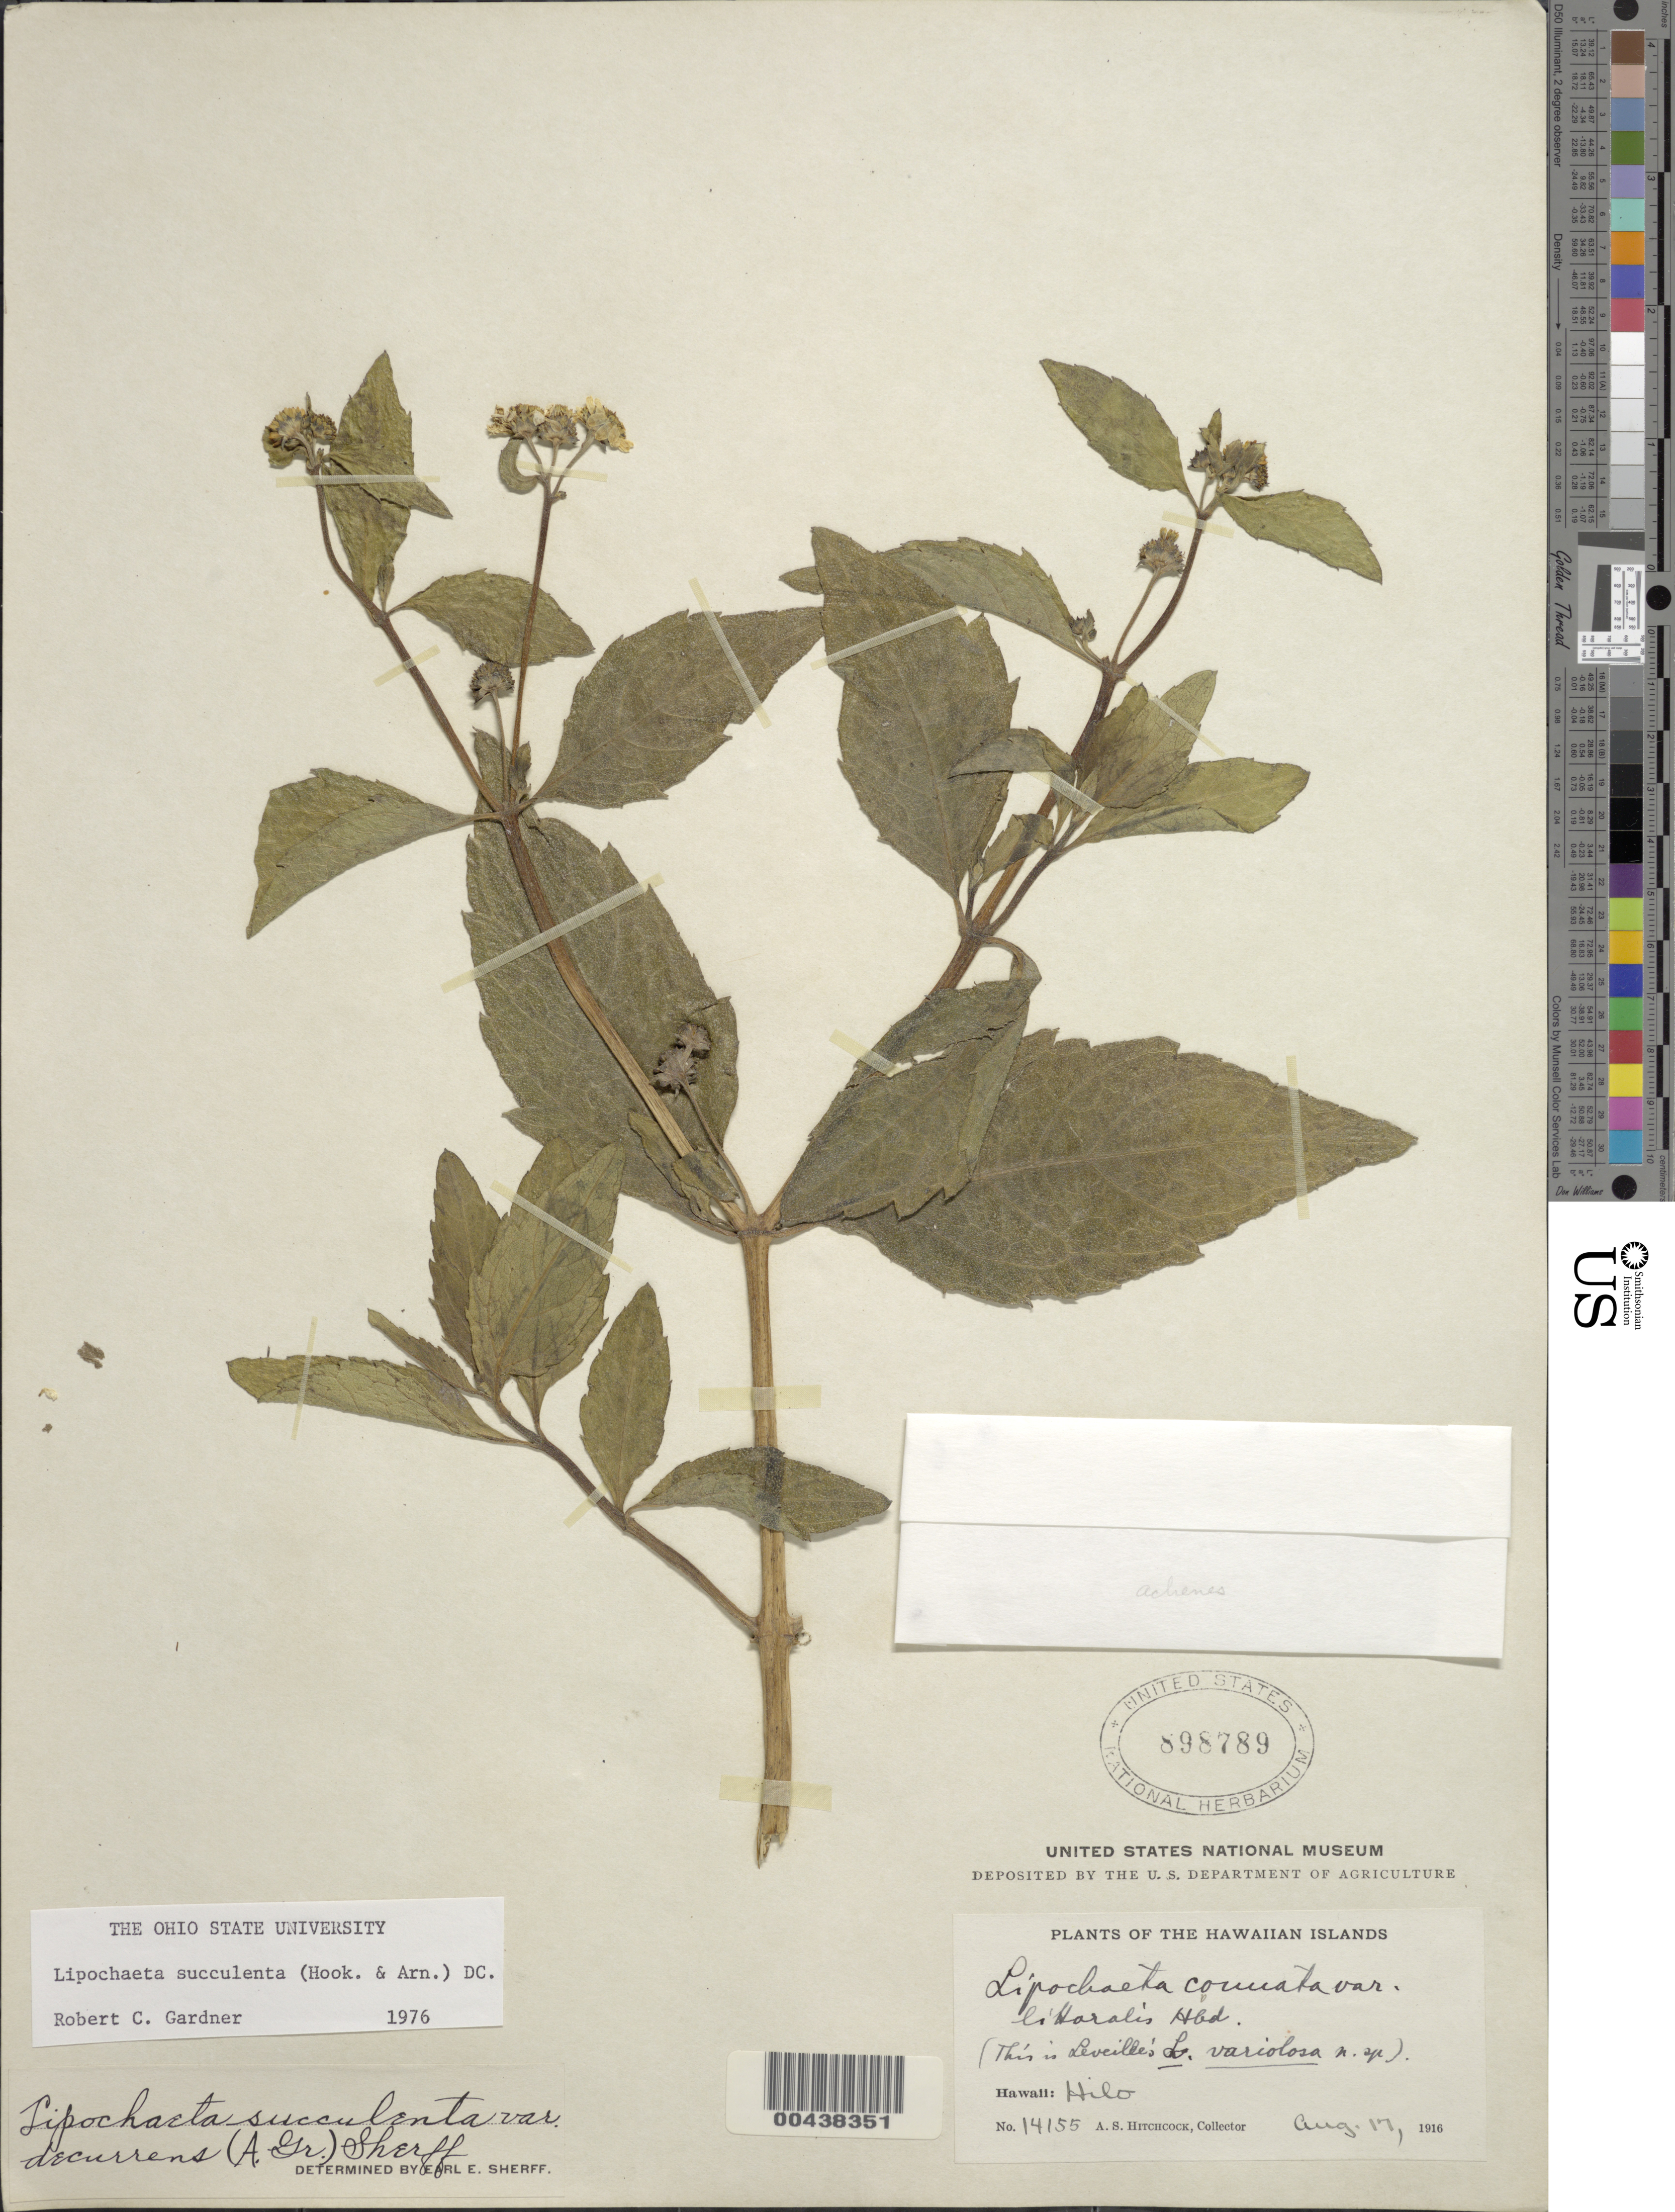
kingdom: Plantae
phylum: Tracheophyta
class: Magnoliopsida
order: Asterales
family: Asteraceae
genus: Lipochaeta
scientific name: Lipochaeta succulenta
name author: (Hook. & Arn.) DC.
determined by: Gardner, R. C.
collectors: A. S. Hitchcock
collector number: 14155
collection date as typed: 17 Aug 1916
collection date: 1916-08-17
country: United States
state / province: Hawaii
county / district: Hawaii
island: Hawaii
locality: Hilo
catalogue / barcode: US 898789